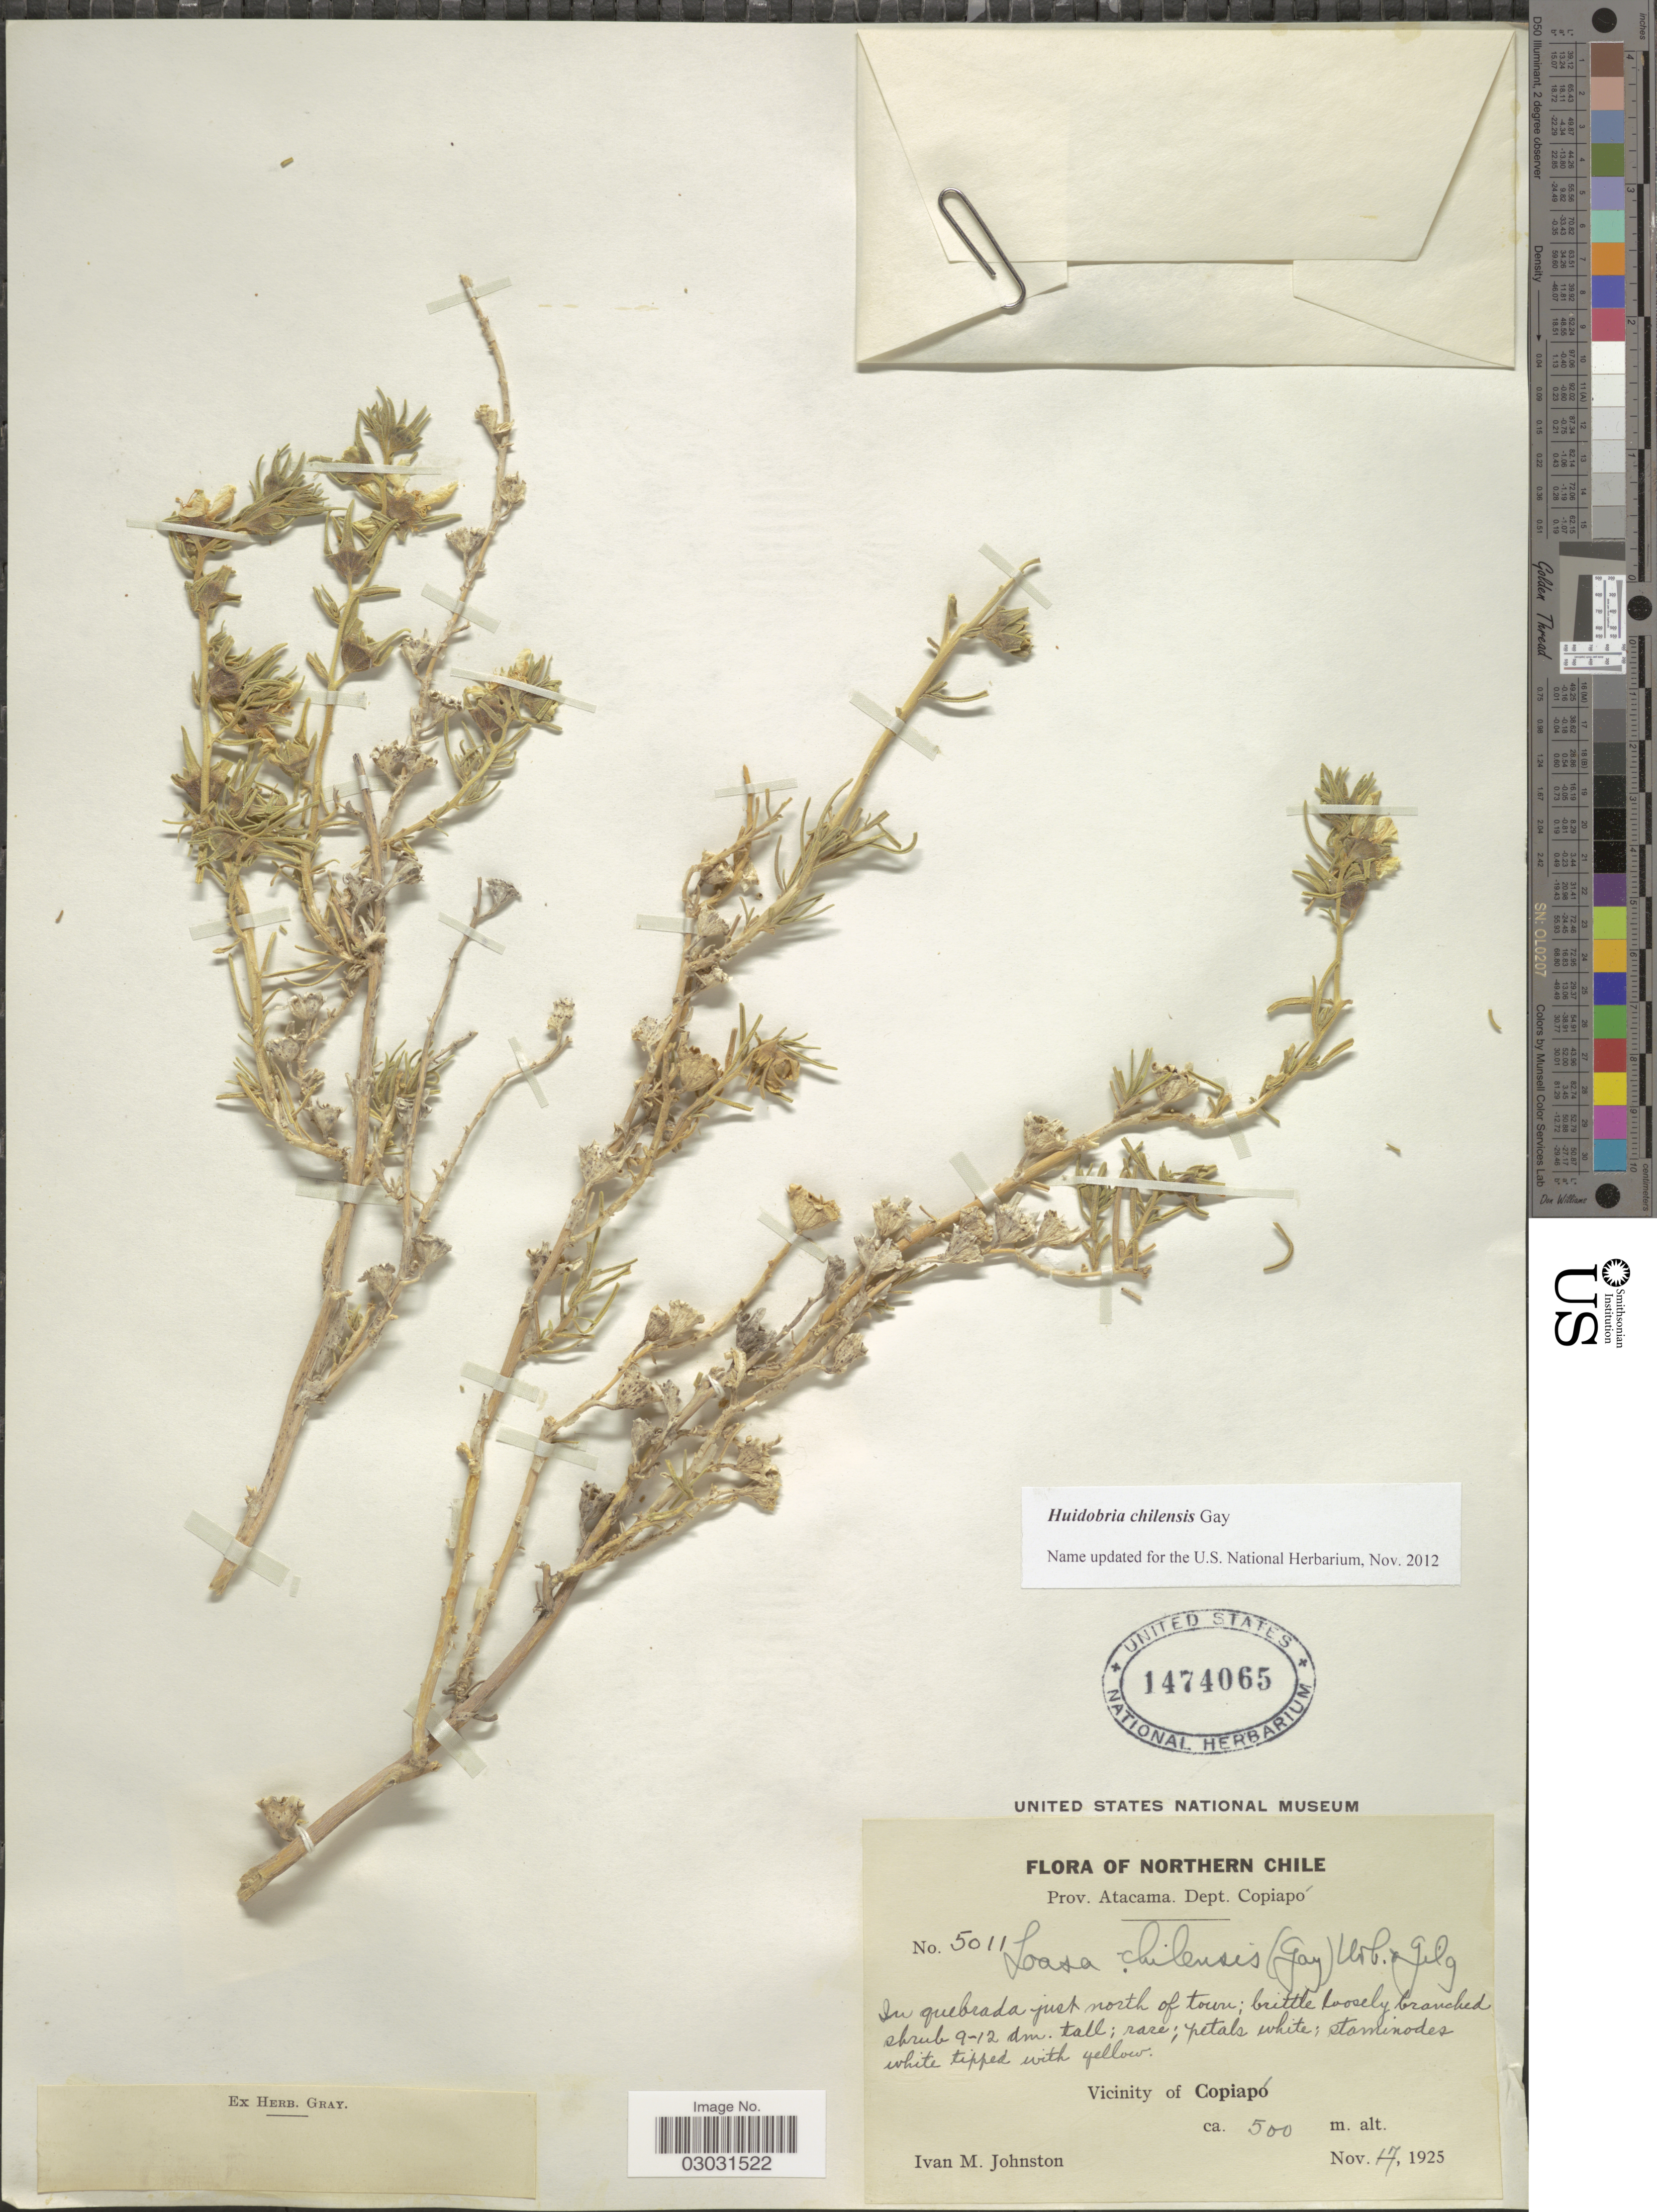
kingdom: Plantae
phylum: Tracheophyta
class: Magnoliopsida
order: Cornales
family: Loasaceae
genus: Huidobria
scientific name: Huidobria chilensis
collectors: I.M. Johnston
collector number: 5011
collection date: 1925-11-17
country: Chile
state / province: Atacama (III)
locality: Northern Chile. Dept. Copiapó. Vicinity of Copiapó.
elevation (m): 500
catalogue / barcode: US 1474065